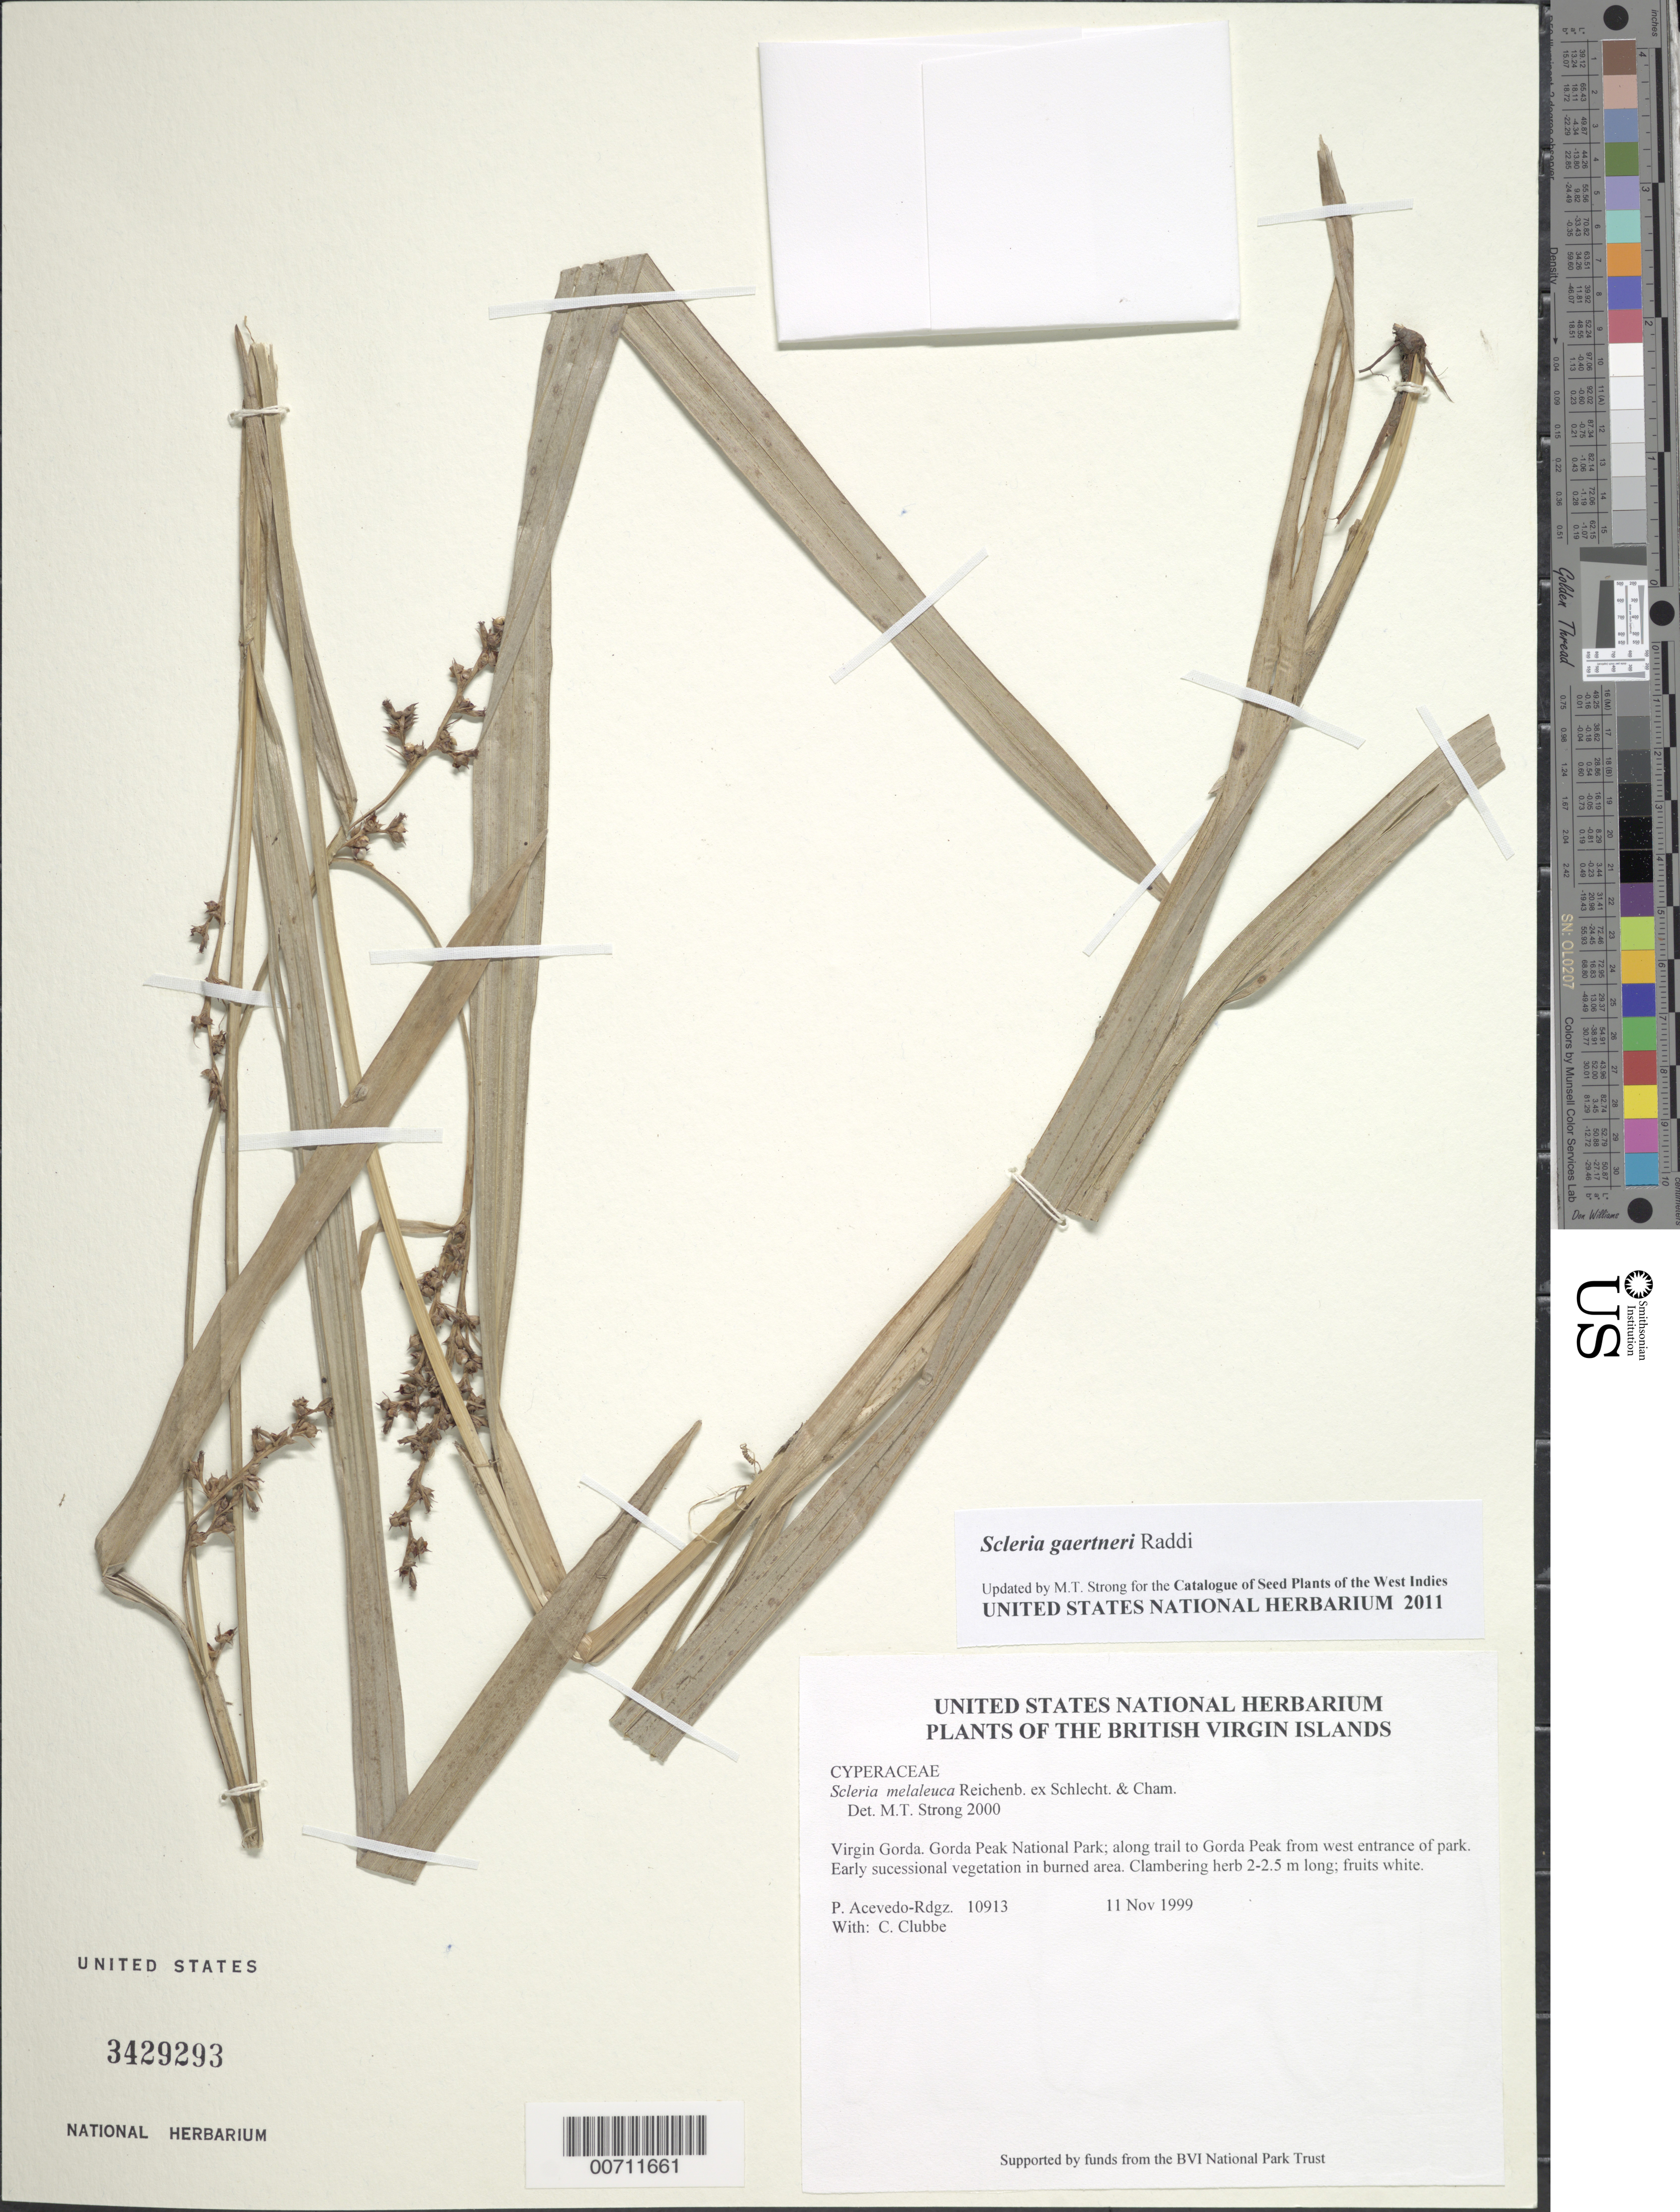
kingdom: Plantae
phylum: Tracheophyta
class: Liliopsida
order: Poales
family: Cyperaceae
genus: Scleria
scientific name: Scleria gaertneri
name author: Raddi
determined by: Strong, M. T., (US), Smithsonian Institution - National Museum of Natural History (UNITED STATES)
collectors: P. Acevedo-Rodr., C. Clubbe, M. Gillman & C. Hankamer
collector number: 10913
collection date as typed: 11 Nov 1999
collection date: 1999-11-11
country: British Virgin Islands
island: Virgin Gorda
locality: Gorda Peak National Park; along trail to Gorda Peak from west entrance of park.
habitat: Early sucessional vegetation in burned area.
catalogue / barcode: US 3429293